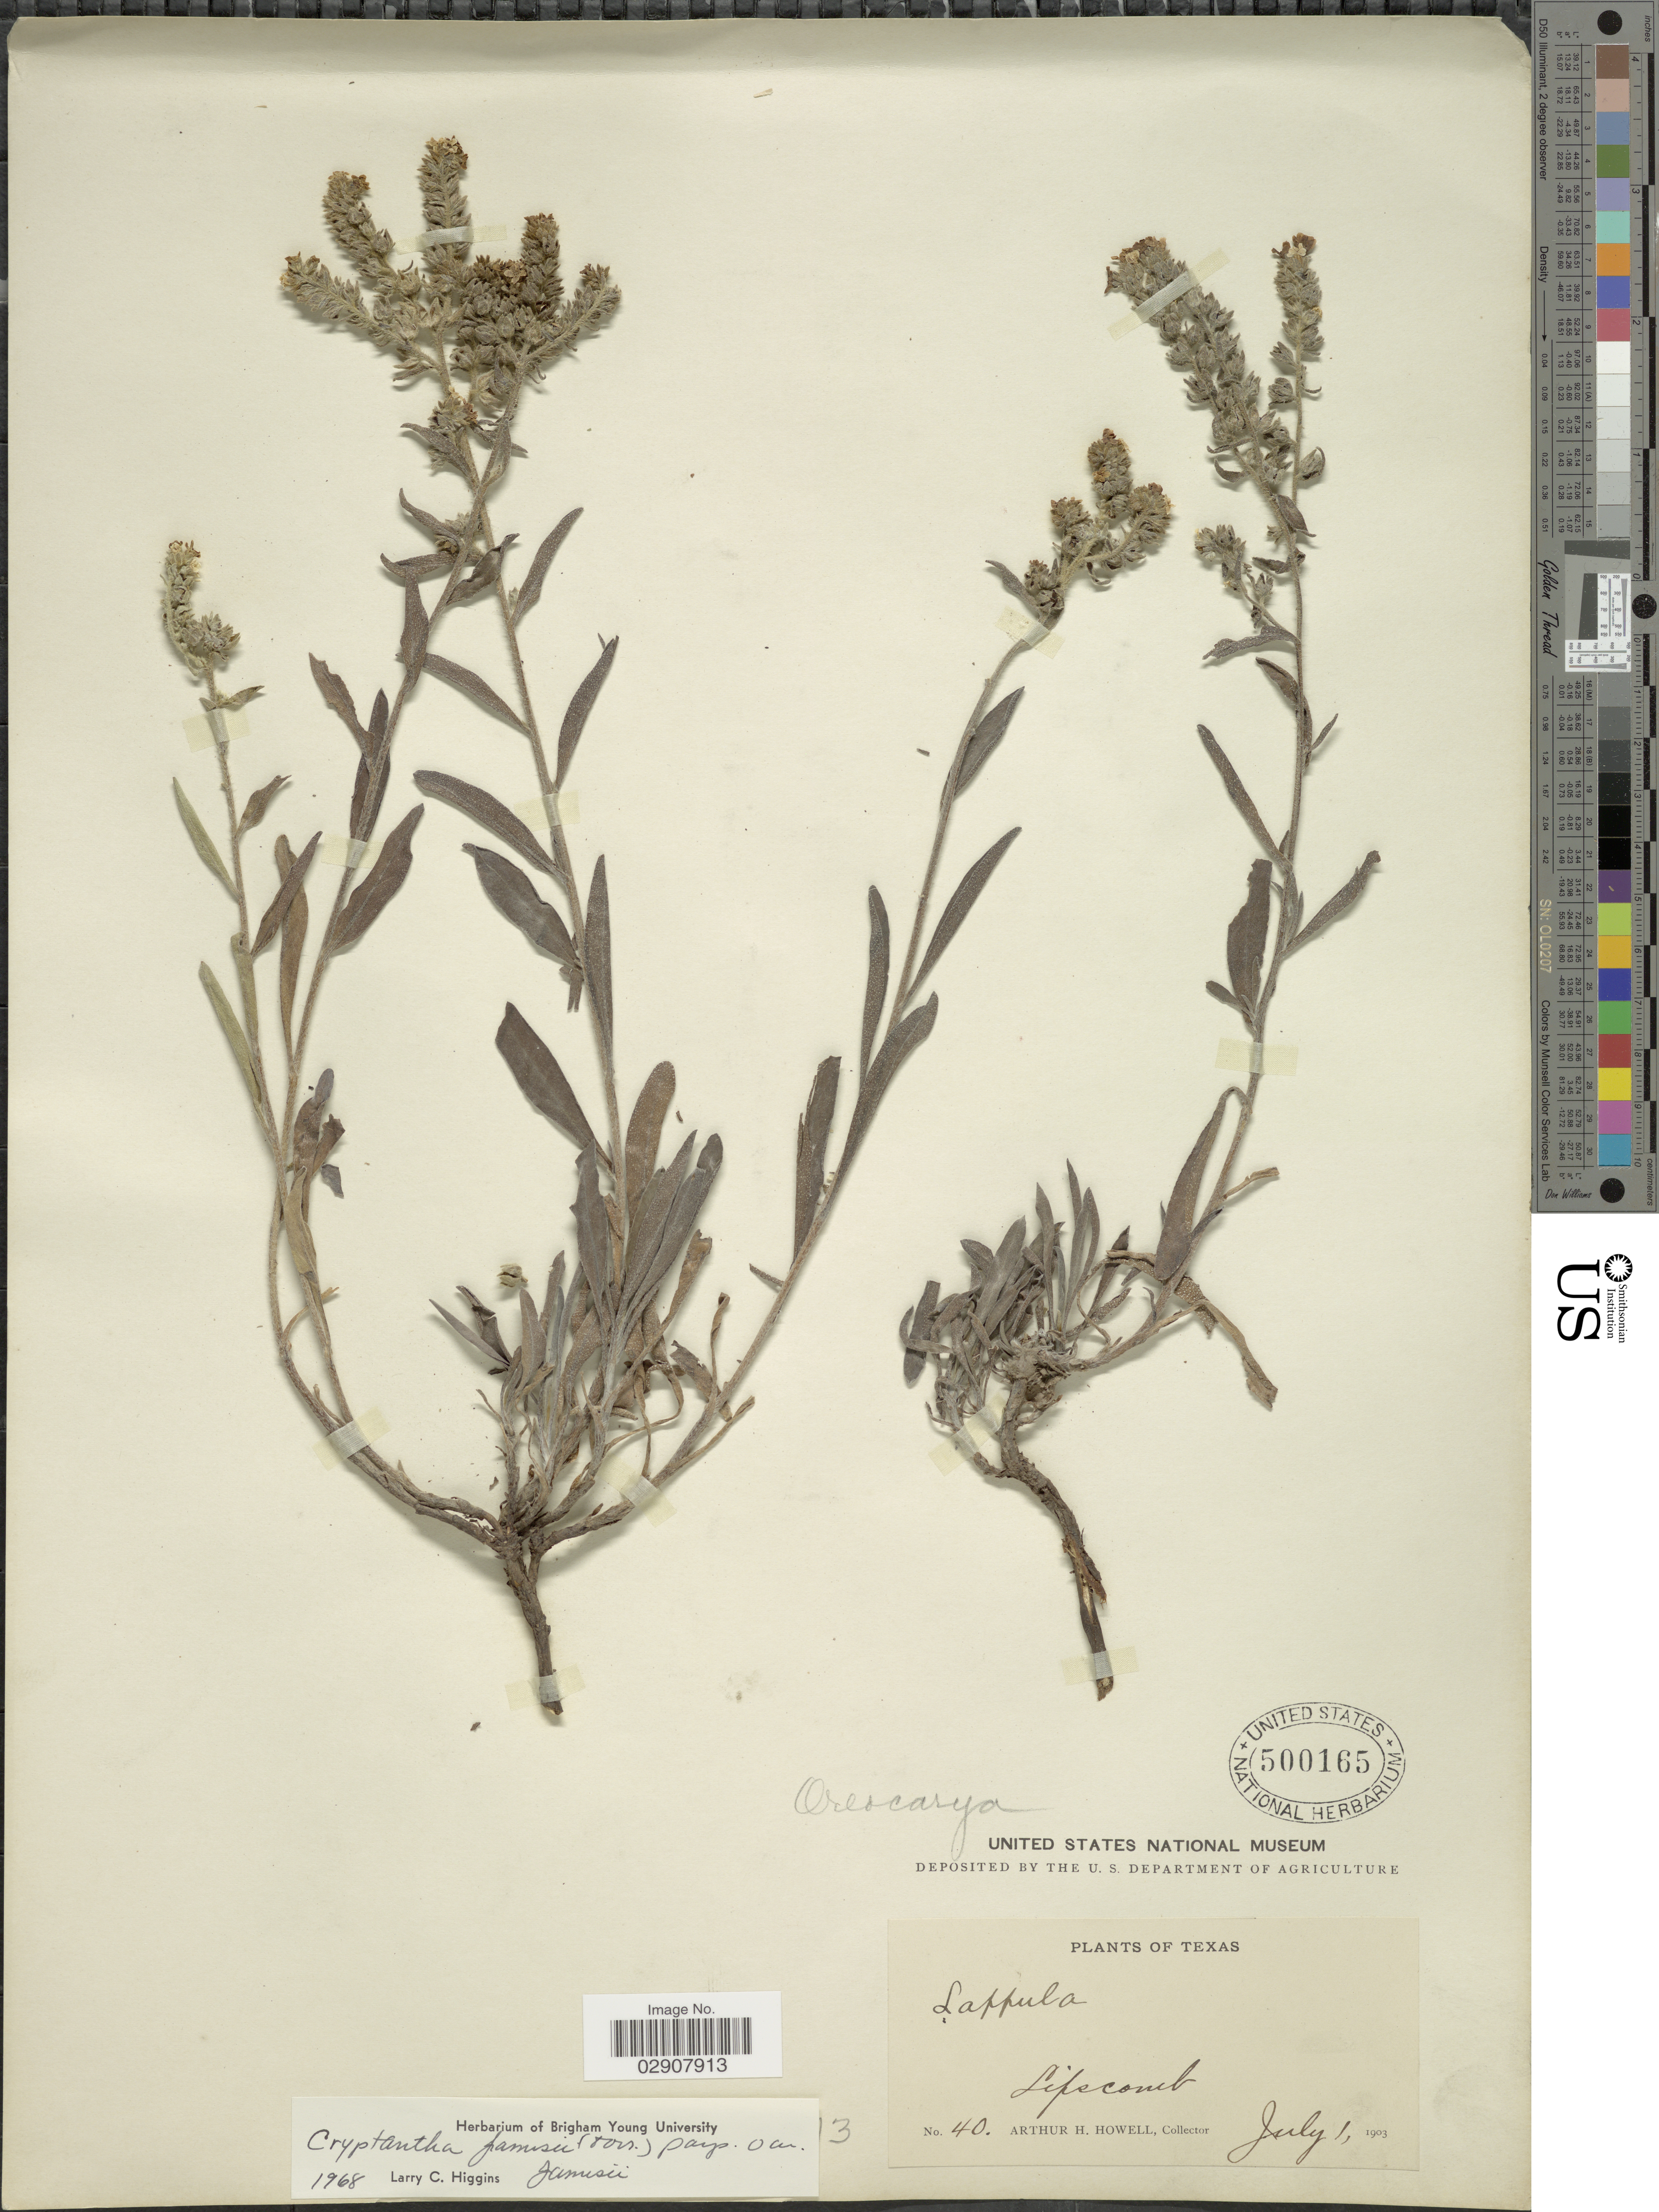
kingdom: Plantae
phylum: Tracheophyta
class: Magnoliopsida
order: Boraginales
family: Boraginaceae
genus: Cryptantha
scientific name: Cryptantha jamesii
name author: (Torr.) Payson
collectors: A. H. Howell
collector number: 40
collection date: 1903-07-01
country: United States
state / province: Texas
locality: Lipscomb. Texas.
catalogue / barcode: US 500165